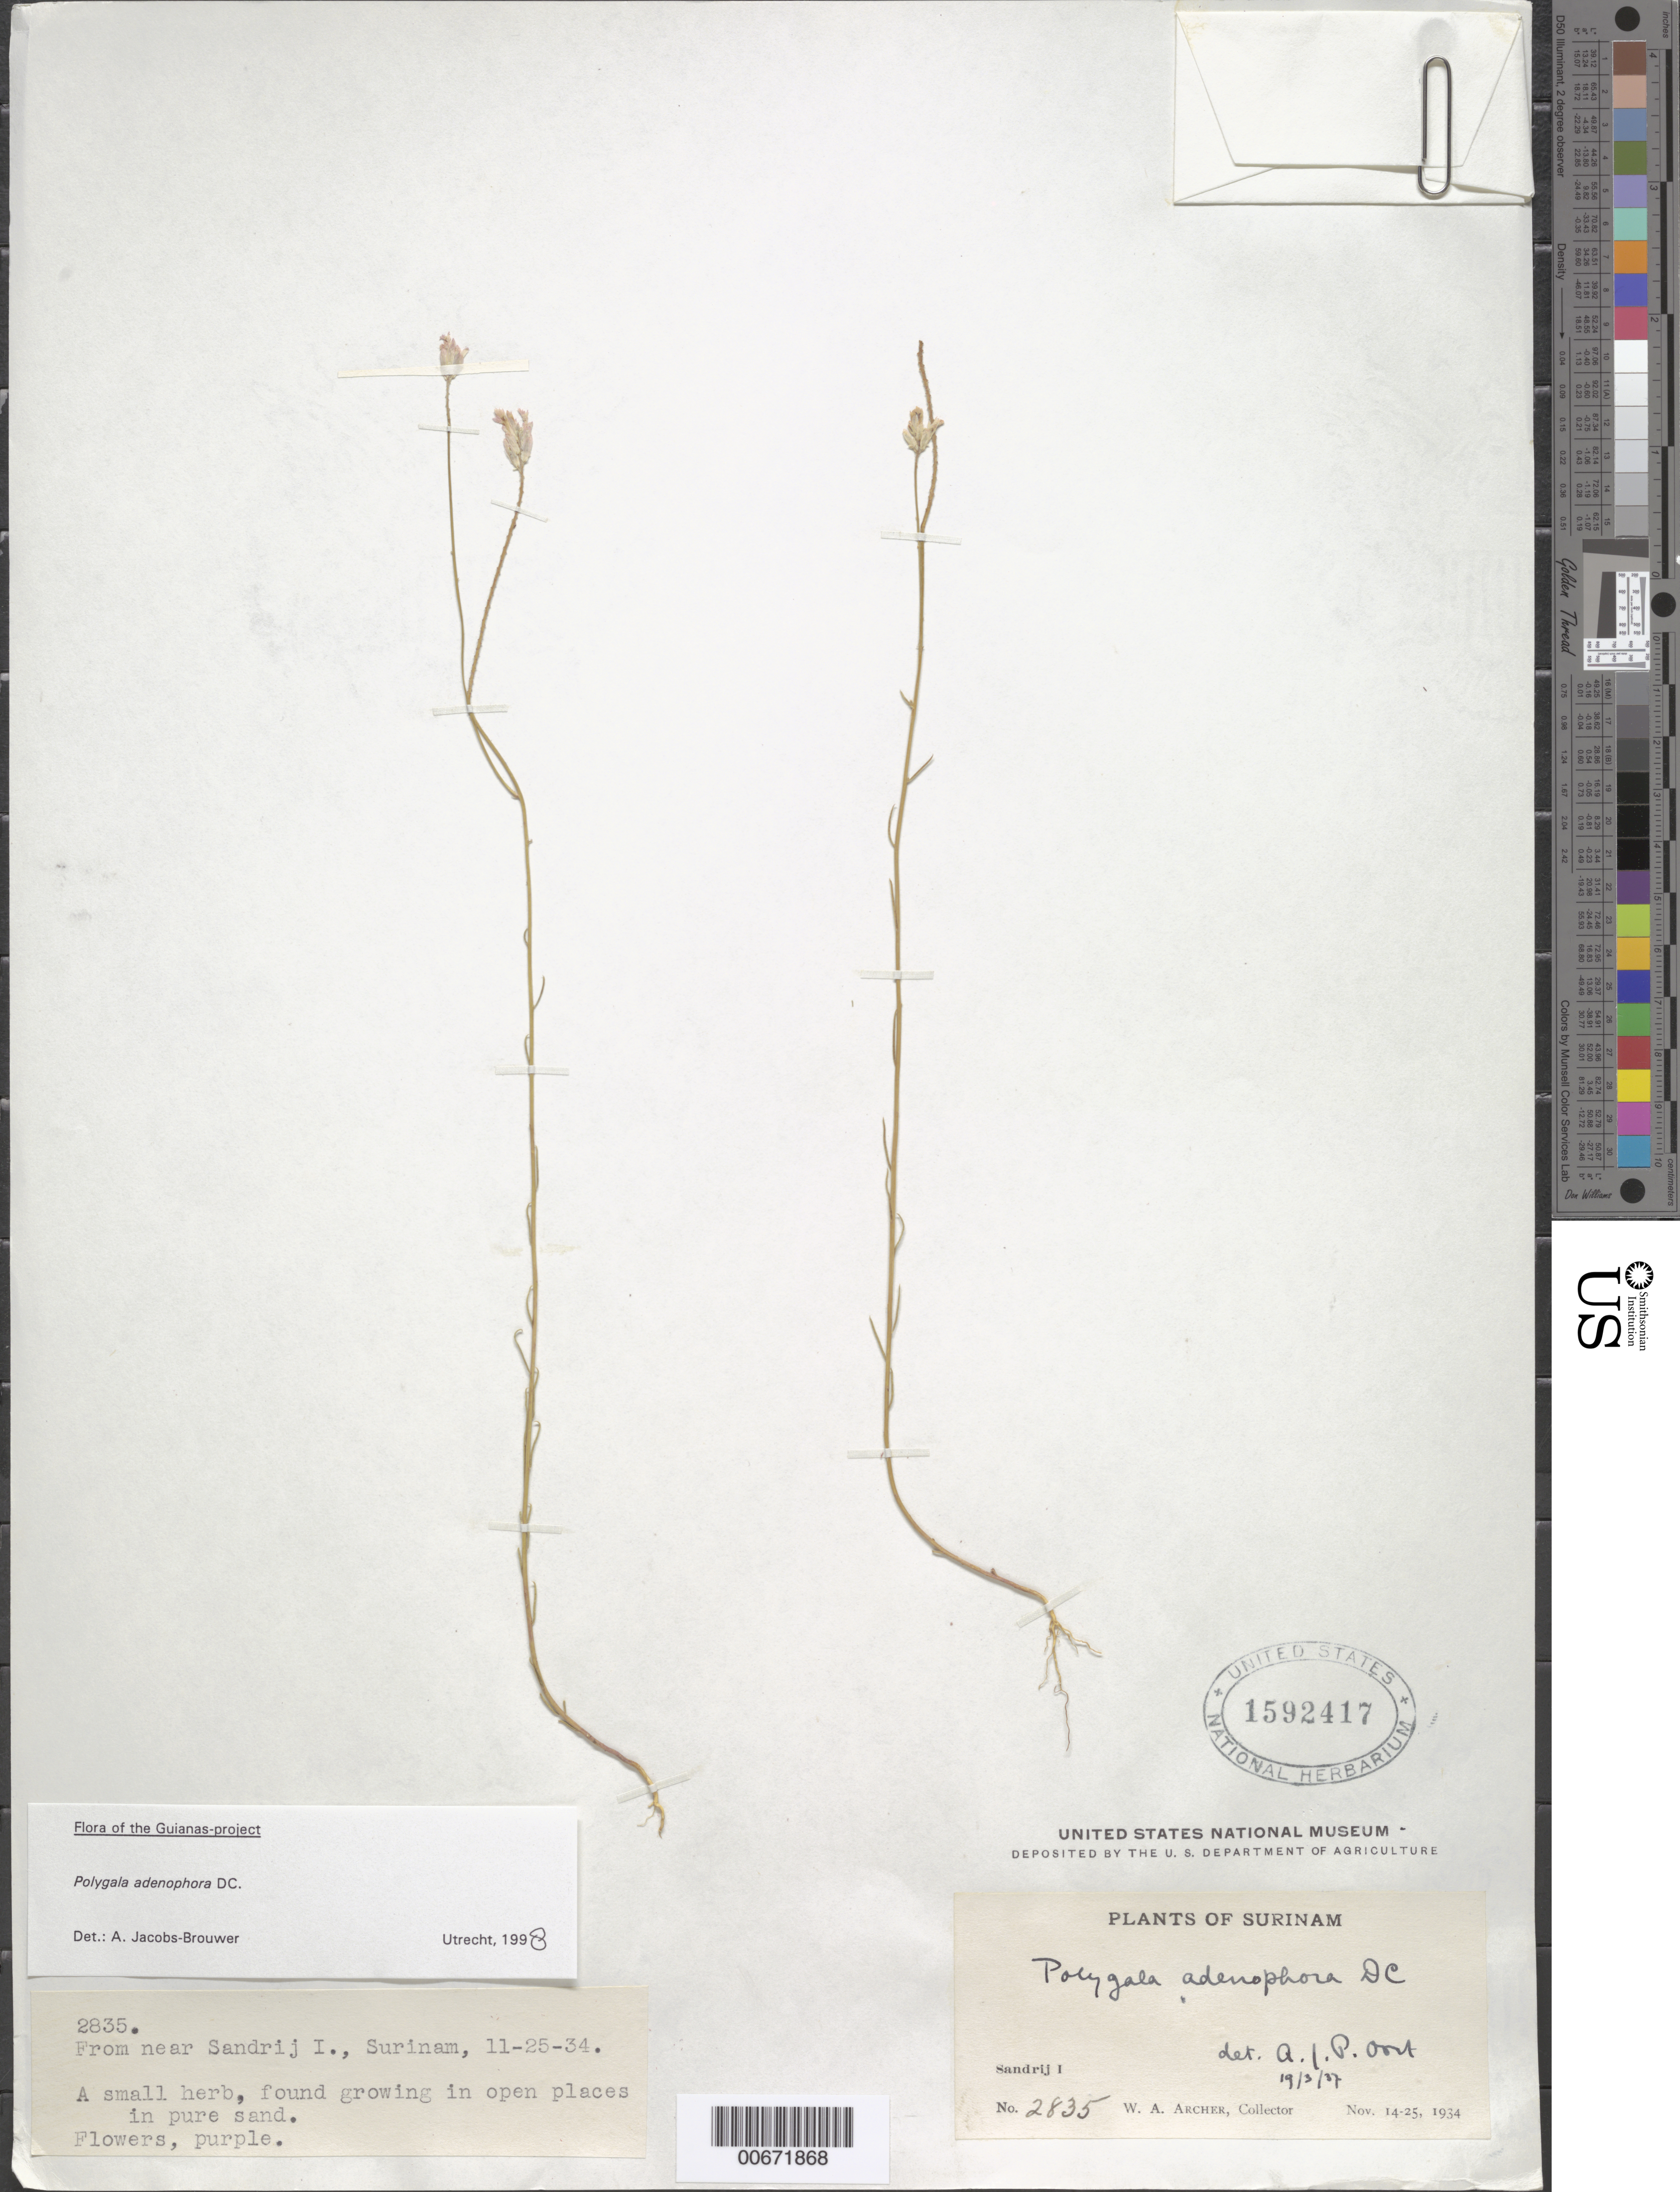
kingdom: Plantae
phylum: Tracheophyta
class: Magnoliopsida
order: Fabales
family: Polygalaceae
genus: Polygala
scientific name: Polygala adenophora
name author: DC.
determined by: Jacobs-Brouwer, A.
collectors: W. A. Archer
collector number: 2835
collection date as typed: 14-Nov-34 to 25-Nov-34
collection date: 1934-11-14/1934-11-25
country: Suriname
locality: Zanderij I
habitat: Open places in pure sand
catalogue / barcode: US 1592417